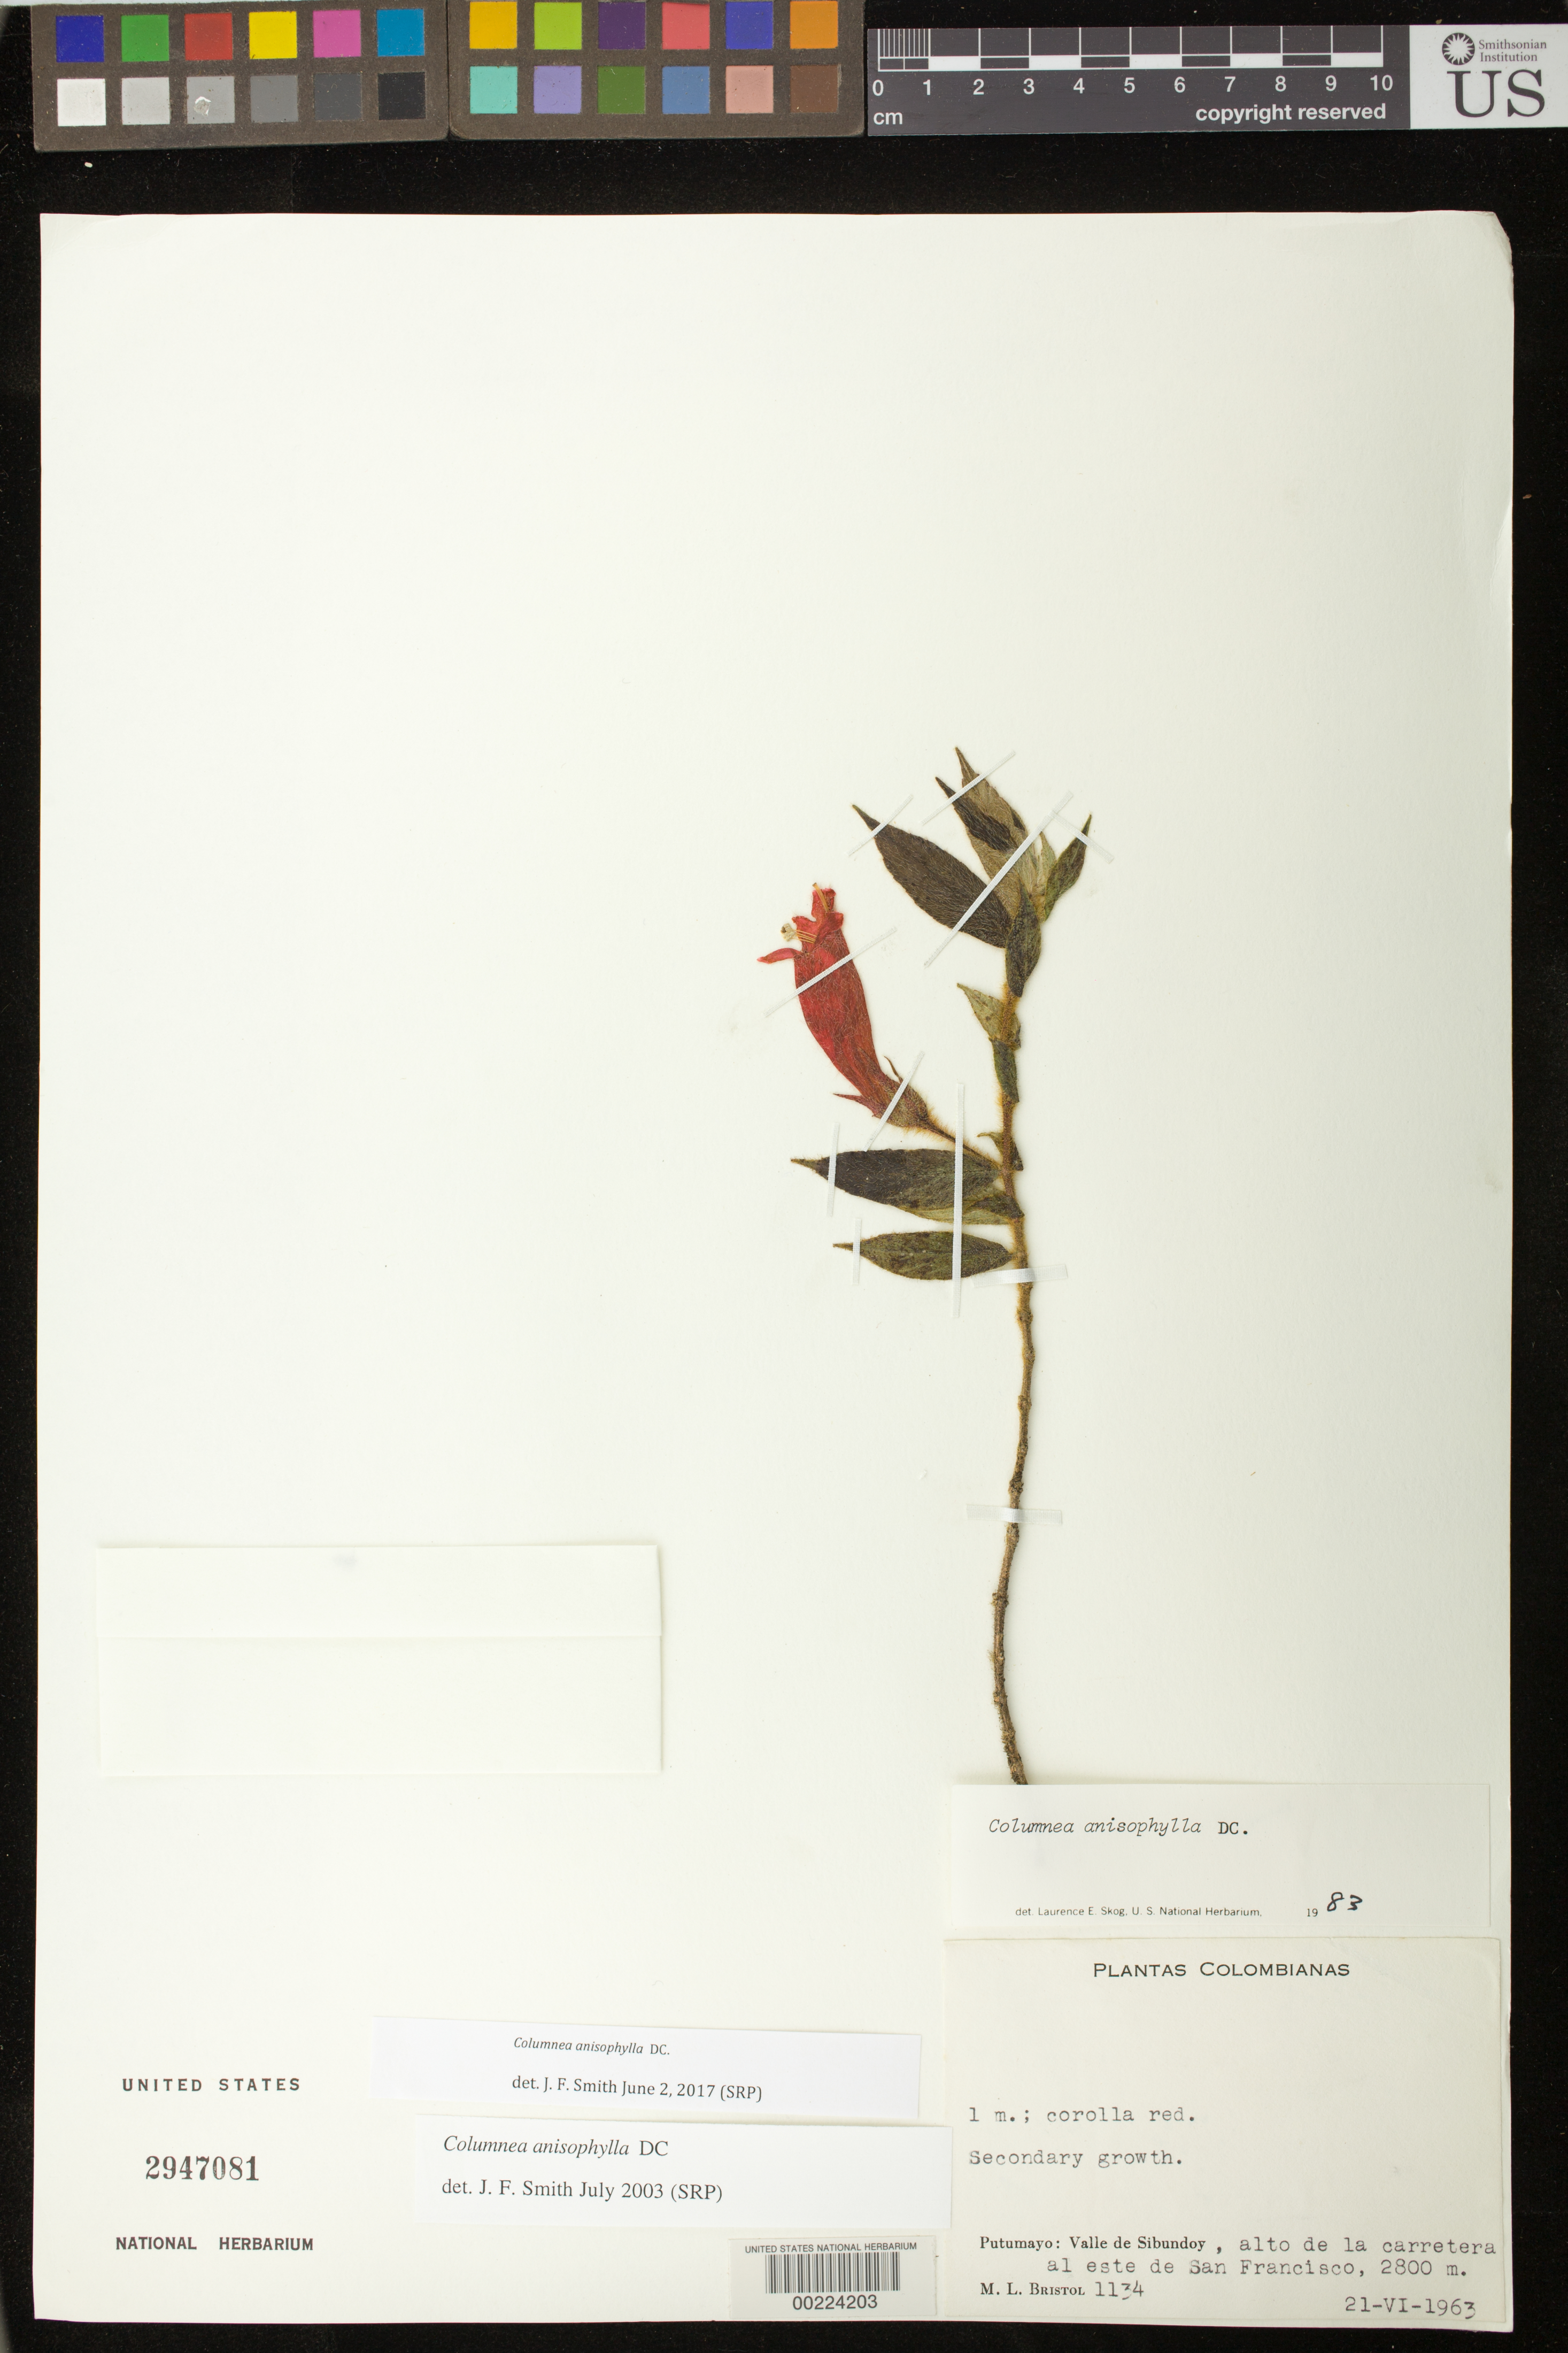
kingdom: Plantae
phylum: Tracheophyta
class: Magnoliopsida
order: Lamiales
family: Gesneriaceae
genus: Columnea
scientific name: Columnea conopurpurea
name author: J.L. Clark et al.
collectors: M. L. Bristol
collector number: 1134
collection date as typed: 21 Jun 1963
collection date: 1963-06-21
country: Colombia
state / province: Putumayo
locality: Valley de Sibundoy, height of highway E of San Francisco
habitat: Secondary growth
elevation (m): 2800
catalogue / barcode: US 2947081